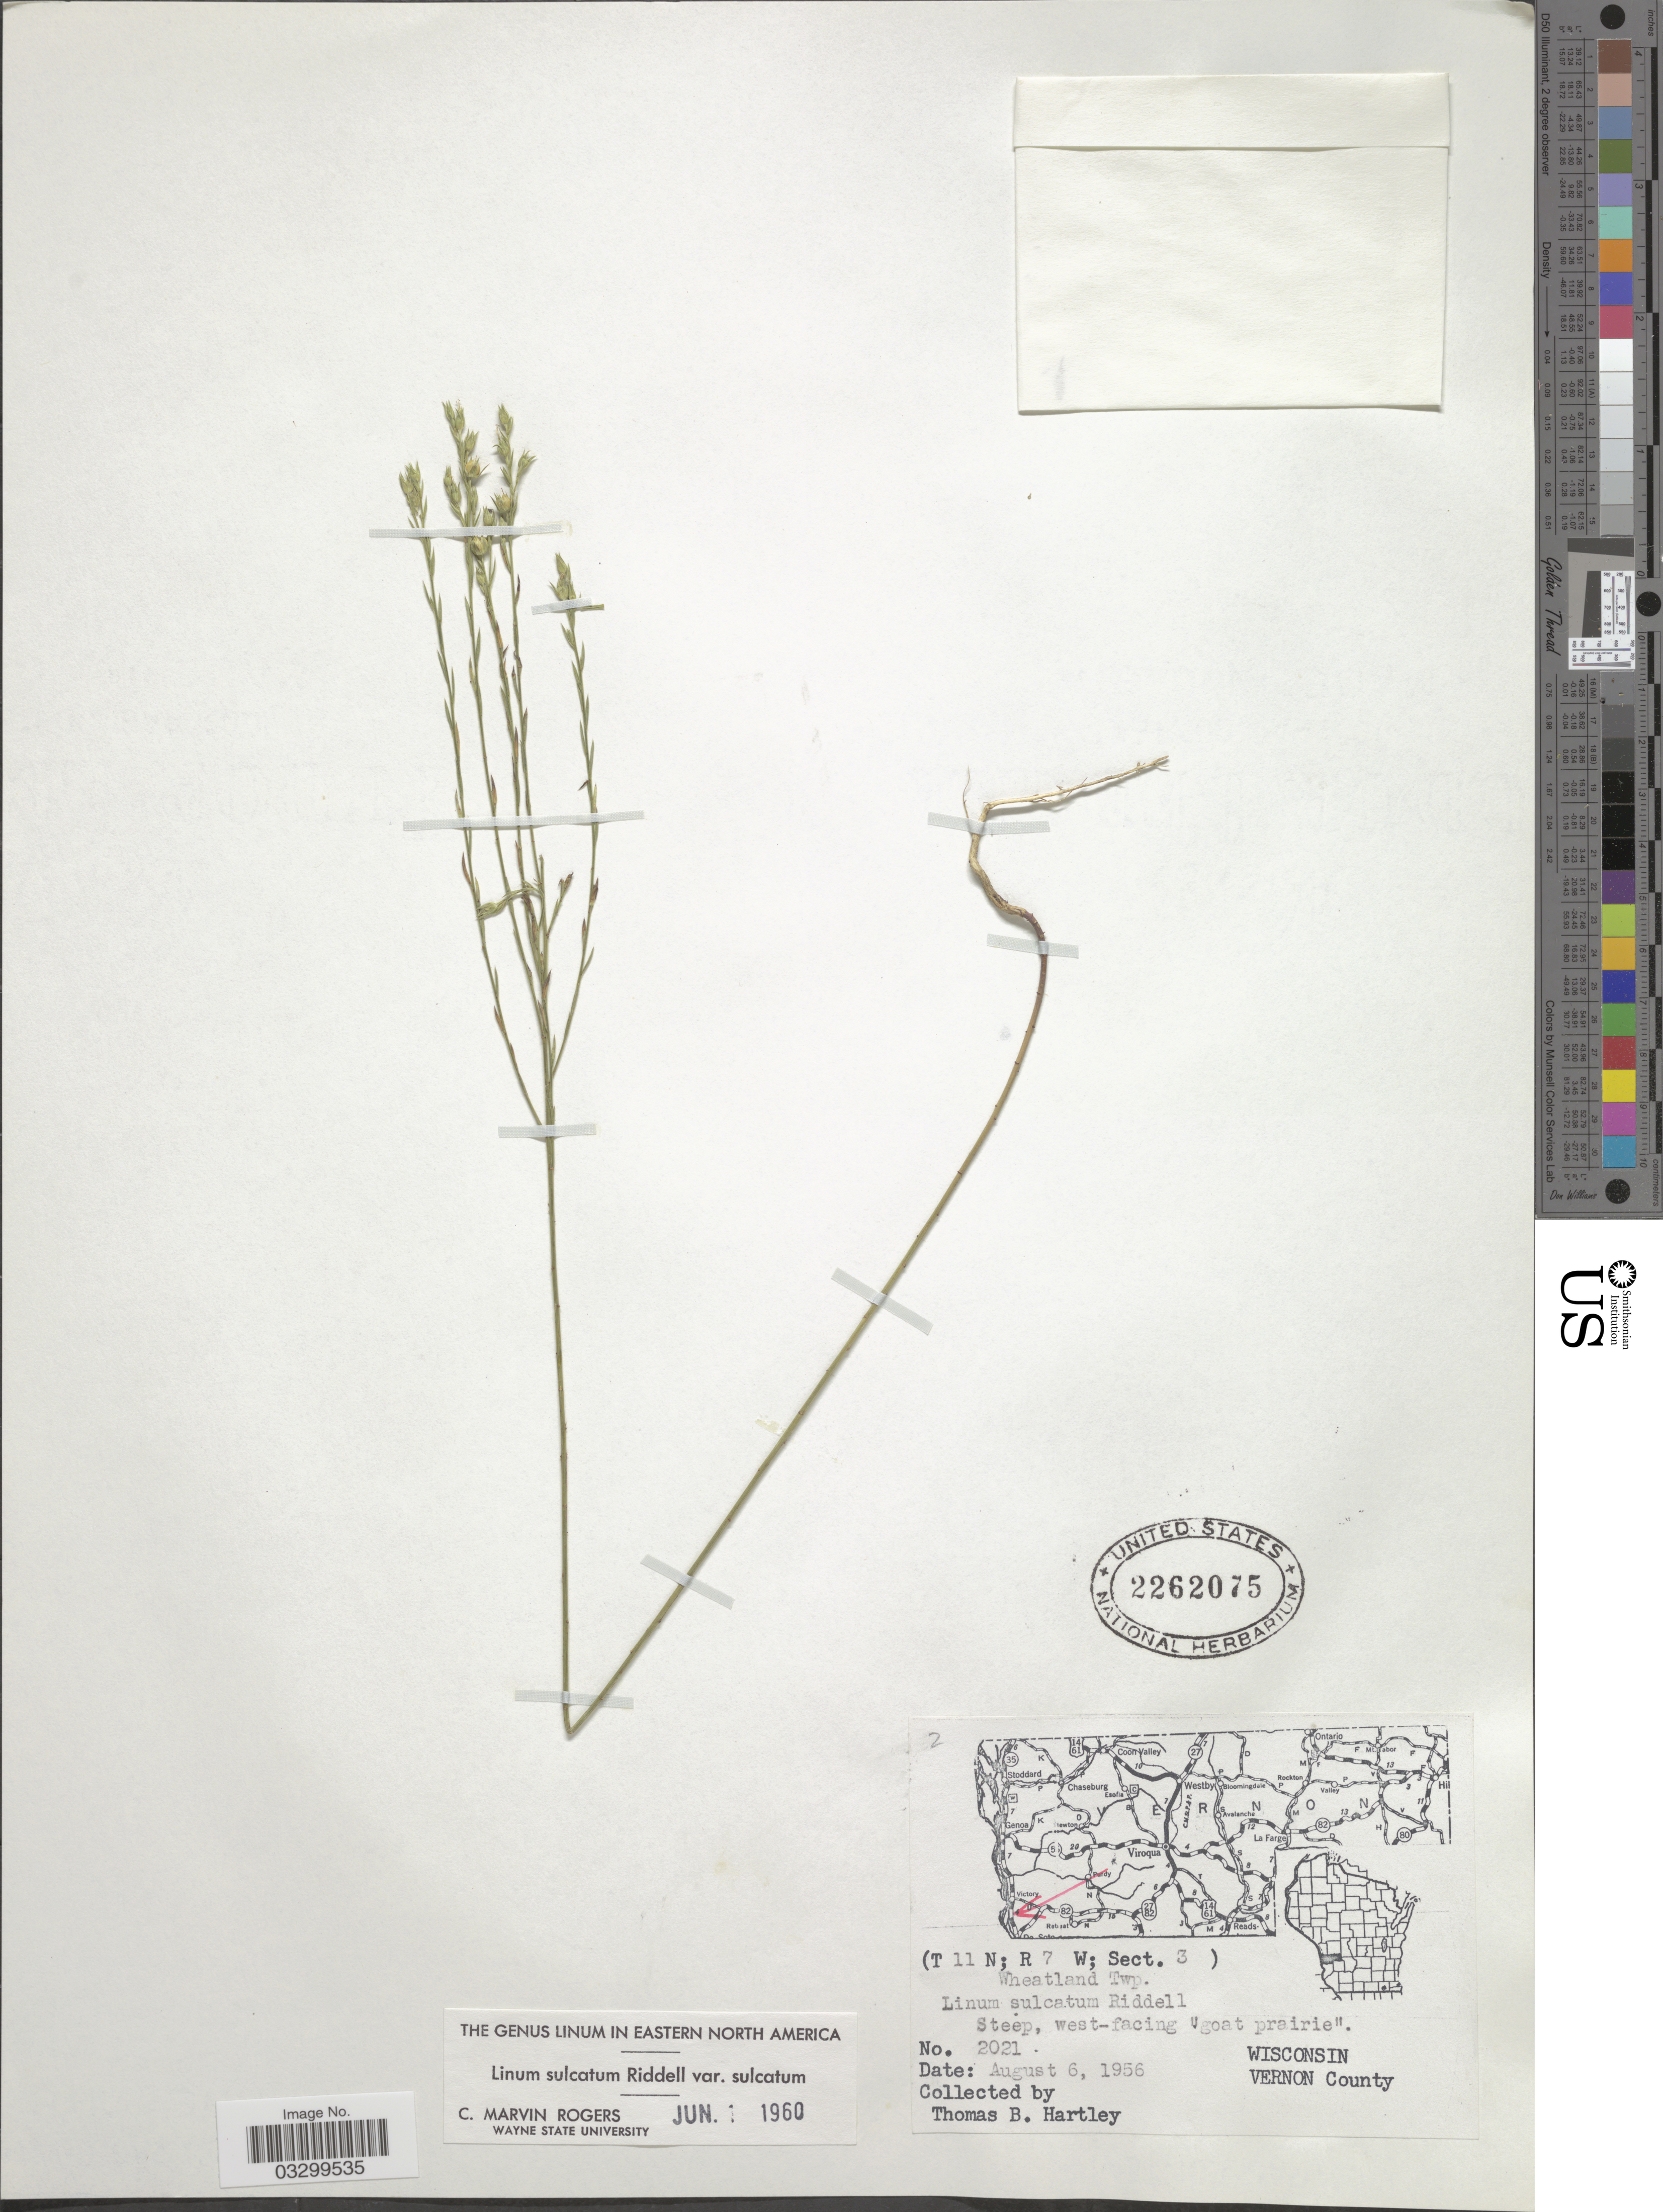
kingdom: Plantae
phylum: Tracheophyta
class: Magnoliopsida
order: Malpighiales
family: Linaceae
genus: Linum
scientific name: Linum sulcatum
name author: Riddell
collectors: T. Hartley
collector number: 2021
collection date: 1956-08-06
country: United States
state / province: Wisconsin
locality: (T 11 N; R 7 W; Sect. 3) Wheatland Twp. Vernon County.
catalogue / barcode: US 2262075